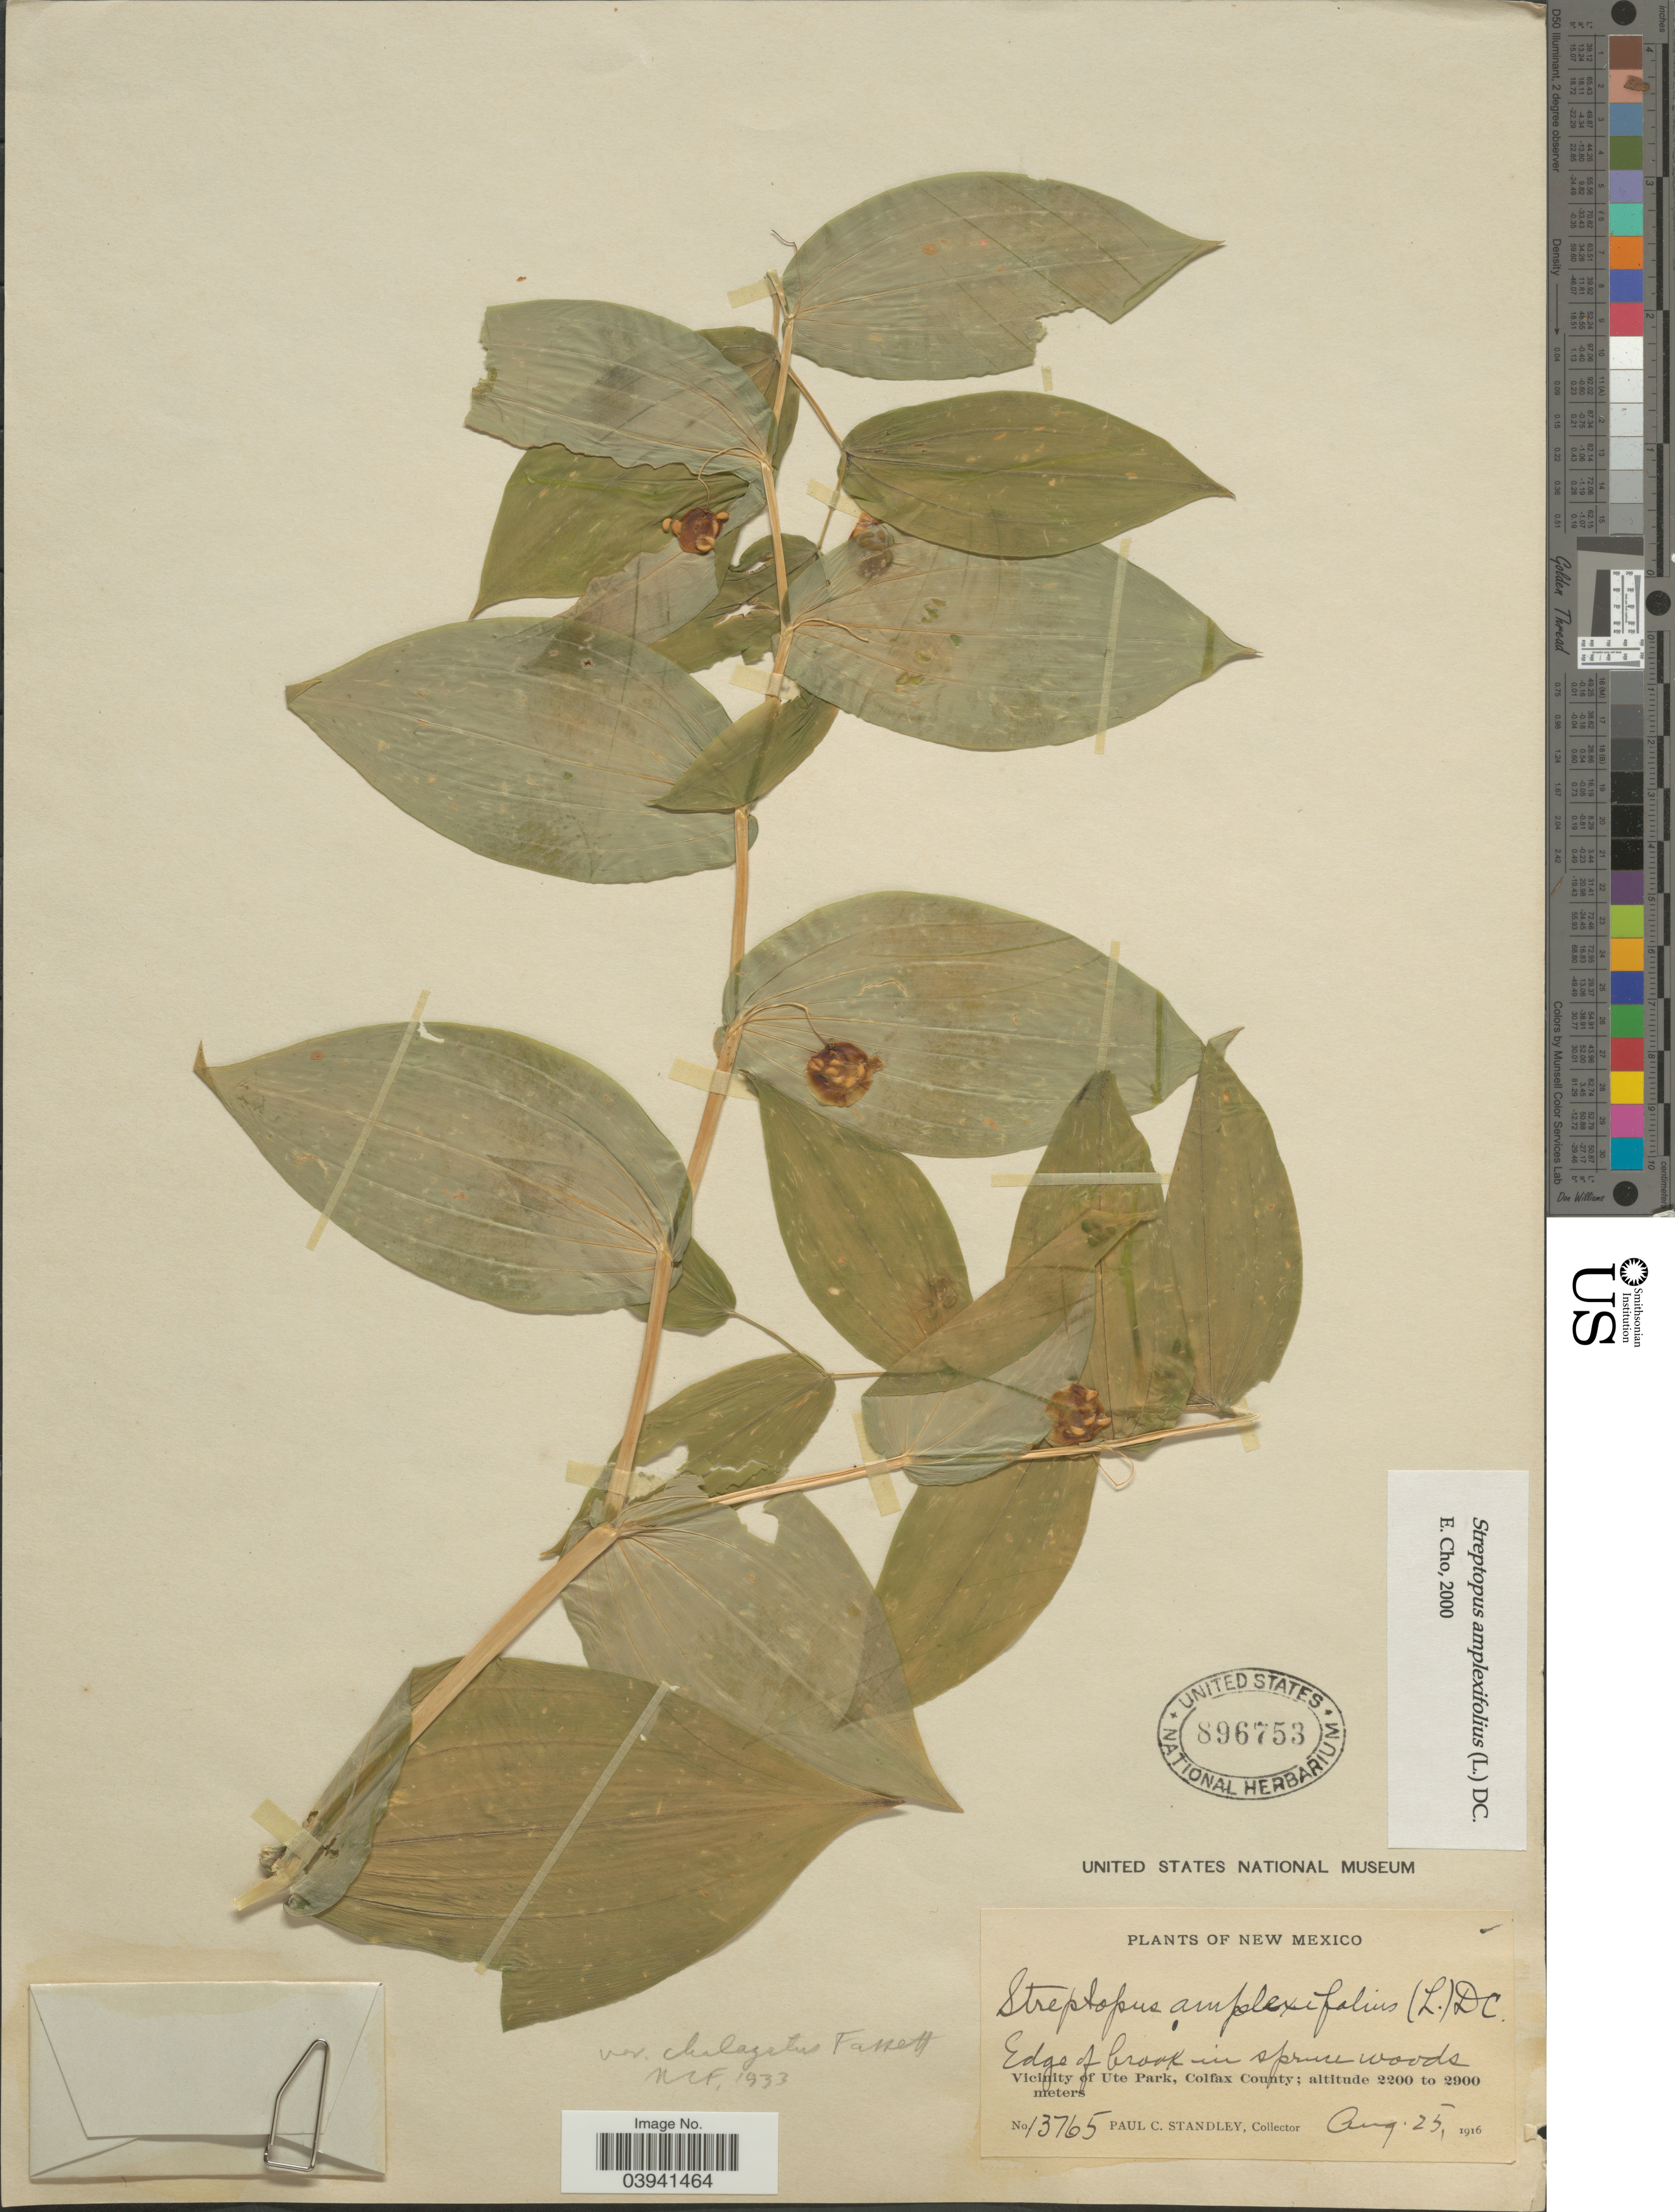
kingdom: Plantae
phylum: Tracheophyta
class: Liliopsida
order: Liliales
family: Liliaceae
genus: Streptopus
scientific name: Streptopus amplexifolius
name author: (L.) DC.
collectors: P. C. Standley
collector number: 13765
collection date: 1916-08-25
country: United States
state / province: New Mexico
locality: Vicinity of Ute Park, Colfax County.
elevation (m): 2200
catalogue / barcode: US 896753